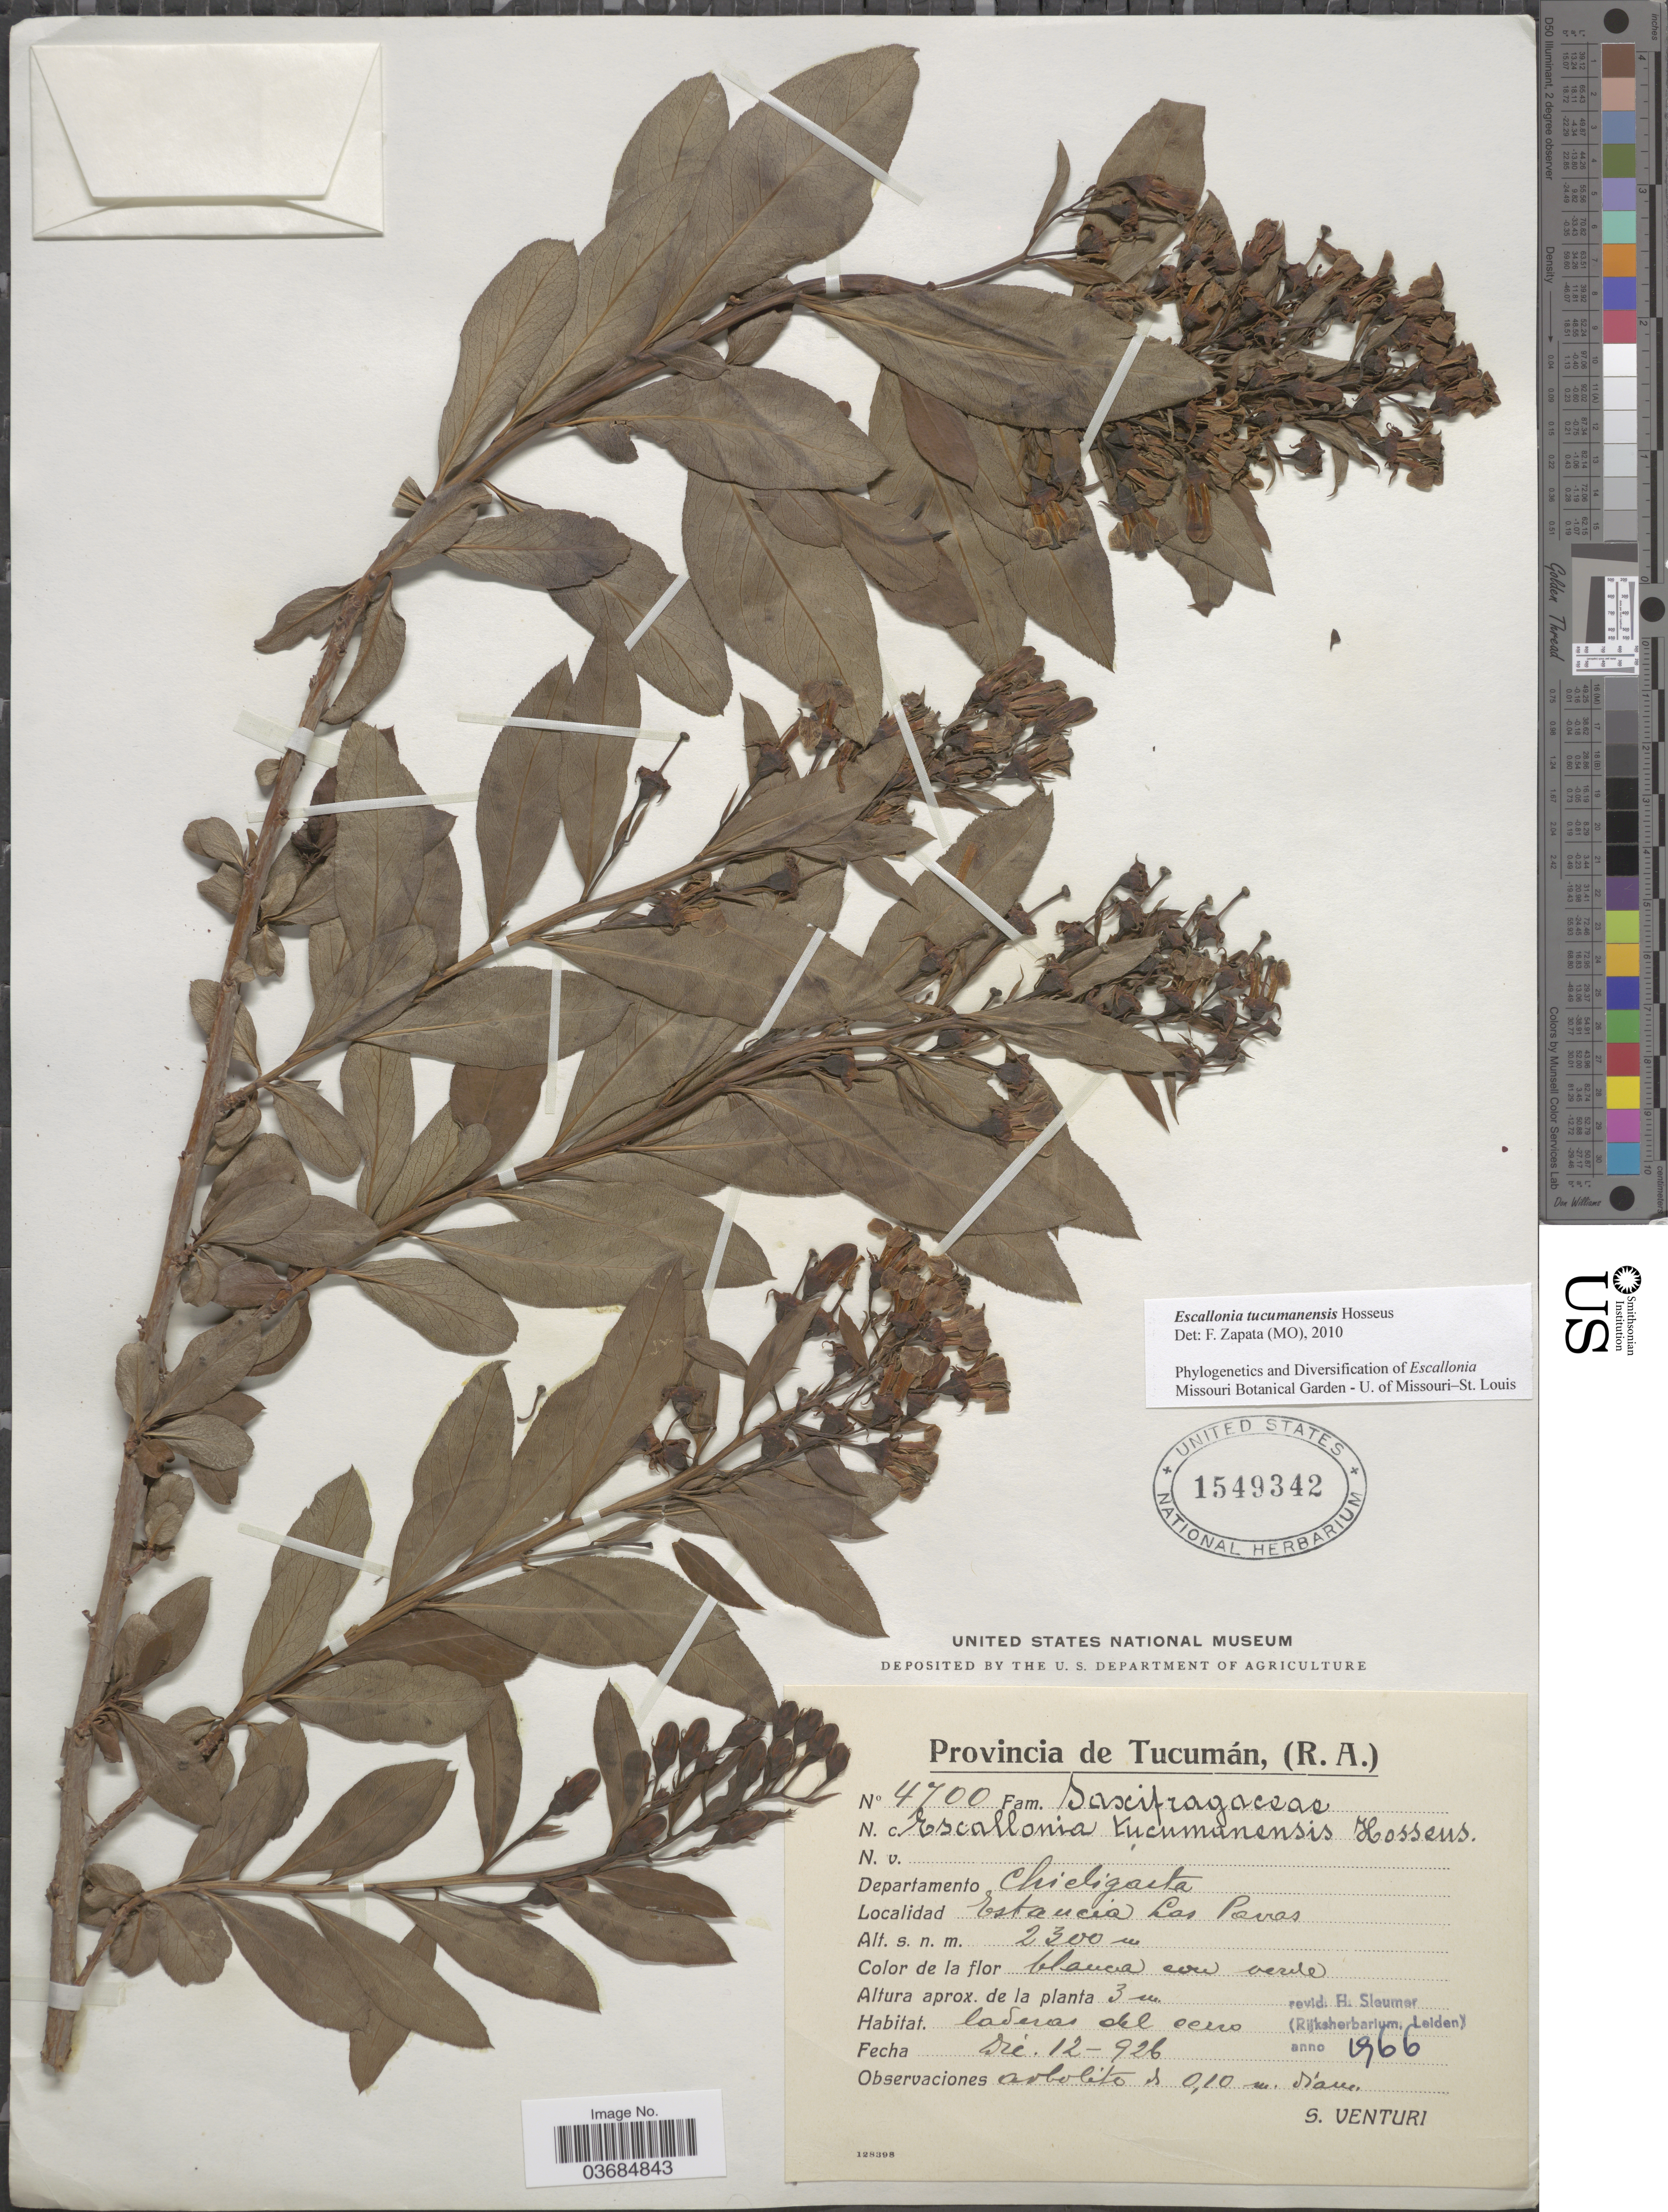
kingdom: Plantae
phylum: Tracheophyta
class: Magnoliopsida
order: Escalloniales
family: Escalloniaceae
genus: Escallonia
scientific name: Escallonia tucumanensis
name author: Hosseus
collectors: S. Venturi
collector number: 4700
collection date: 1926-12-12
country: Argentina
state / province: Tucuman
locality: Departamento Chicligasta. Estancia Las Pavras.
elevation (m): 2300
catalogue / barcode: US 1549342